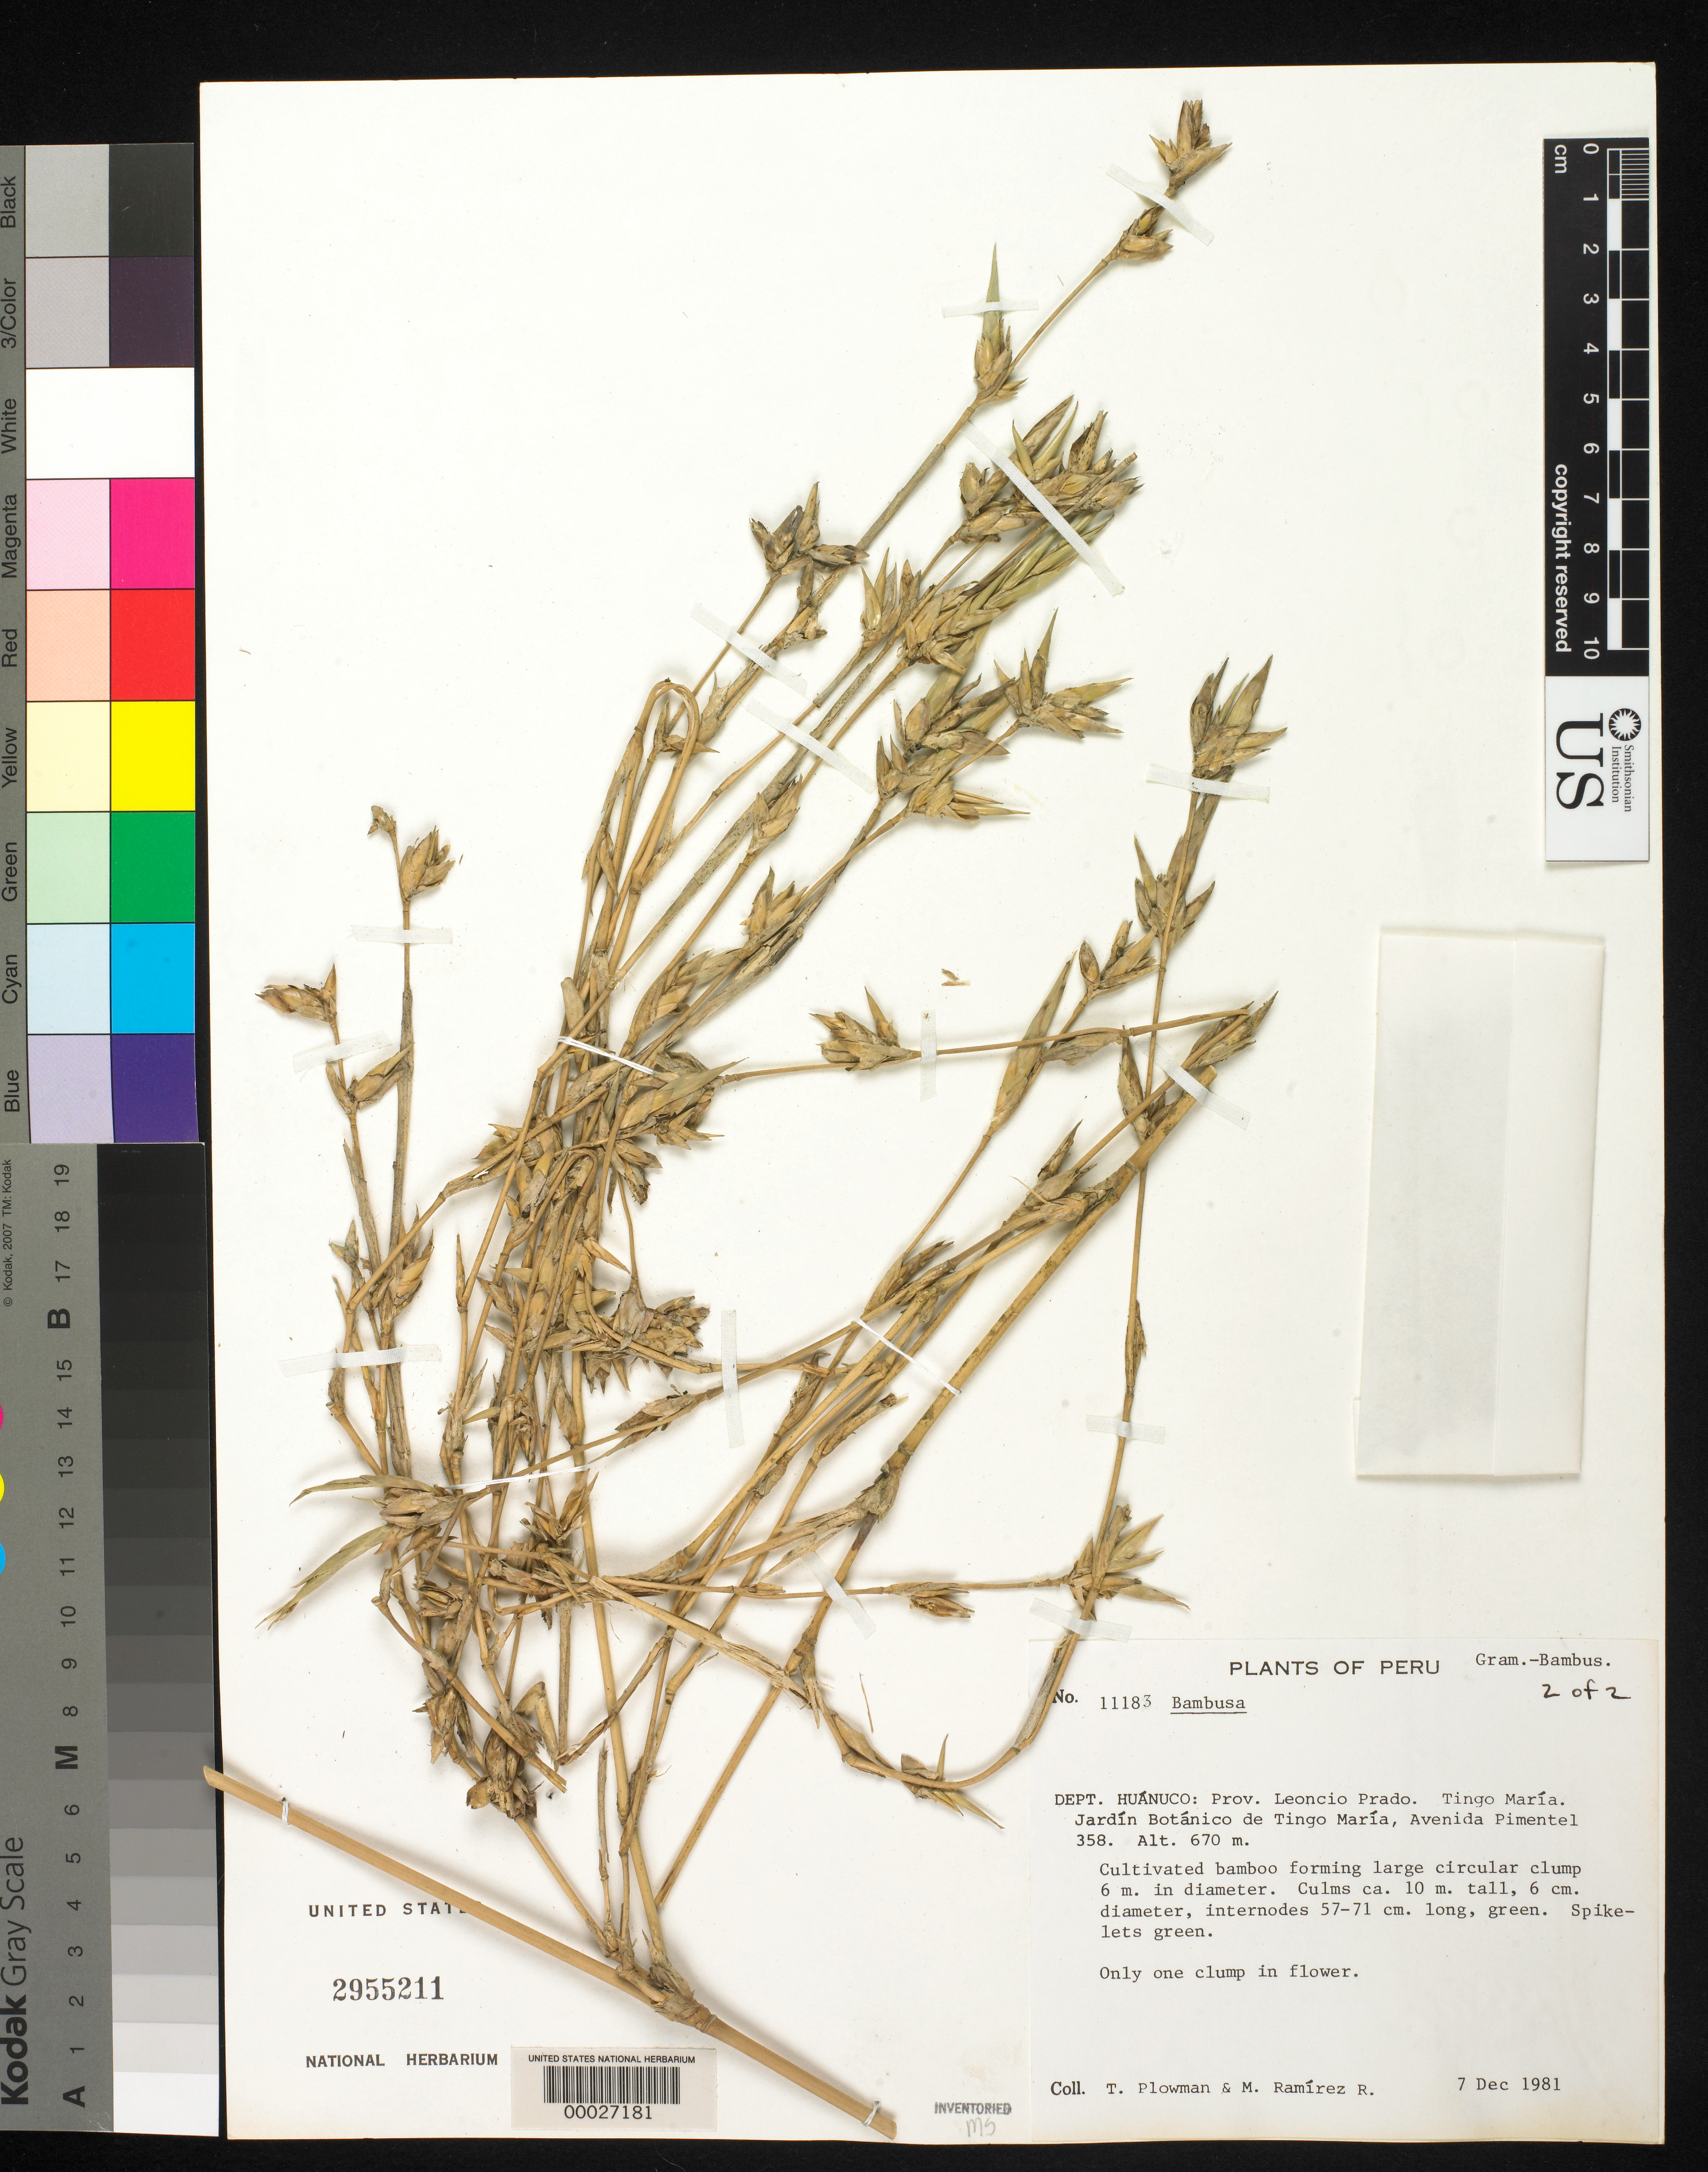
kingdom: Plantae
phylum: Tracheophyta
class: Liliopsida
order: Poales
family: Poaceae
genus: Bambusa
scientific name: Bambusa sp.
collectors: T. Plowman & M. Ramirez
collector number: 11183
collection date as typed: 07 Dec 1981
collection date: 1981-12-07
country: Peru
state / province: Huánuco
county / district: Leoncio Prado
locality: Leoncio Prado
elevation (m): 670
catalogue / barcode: US 2955211